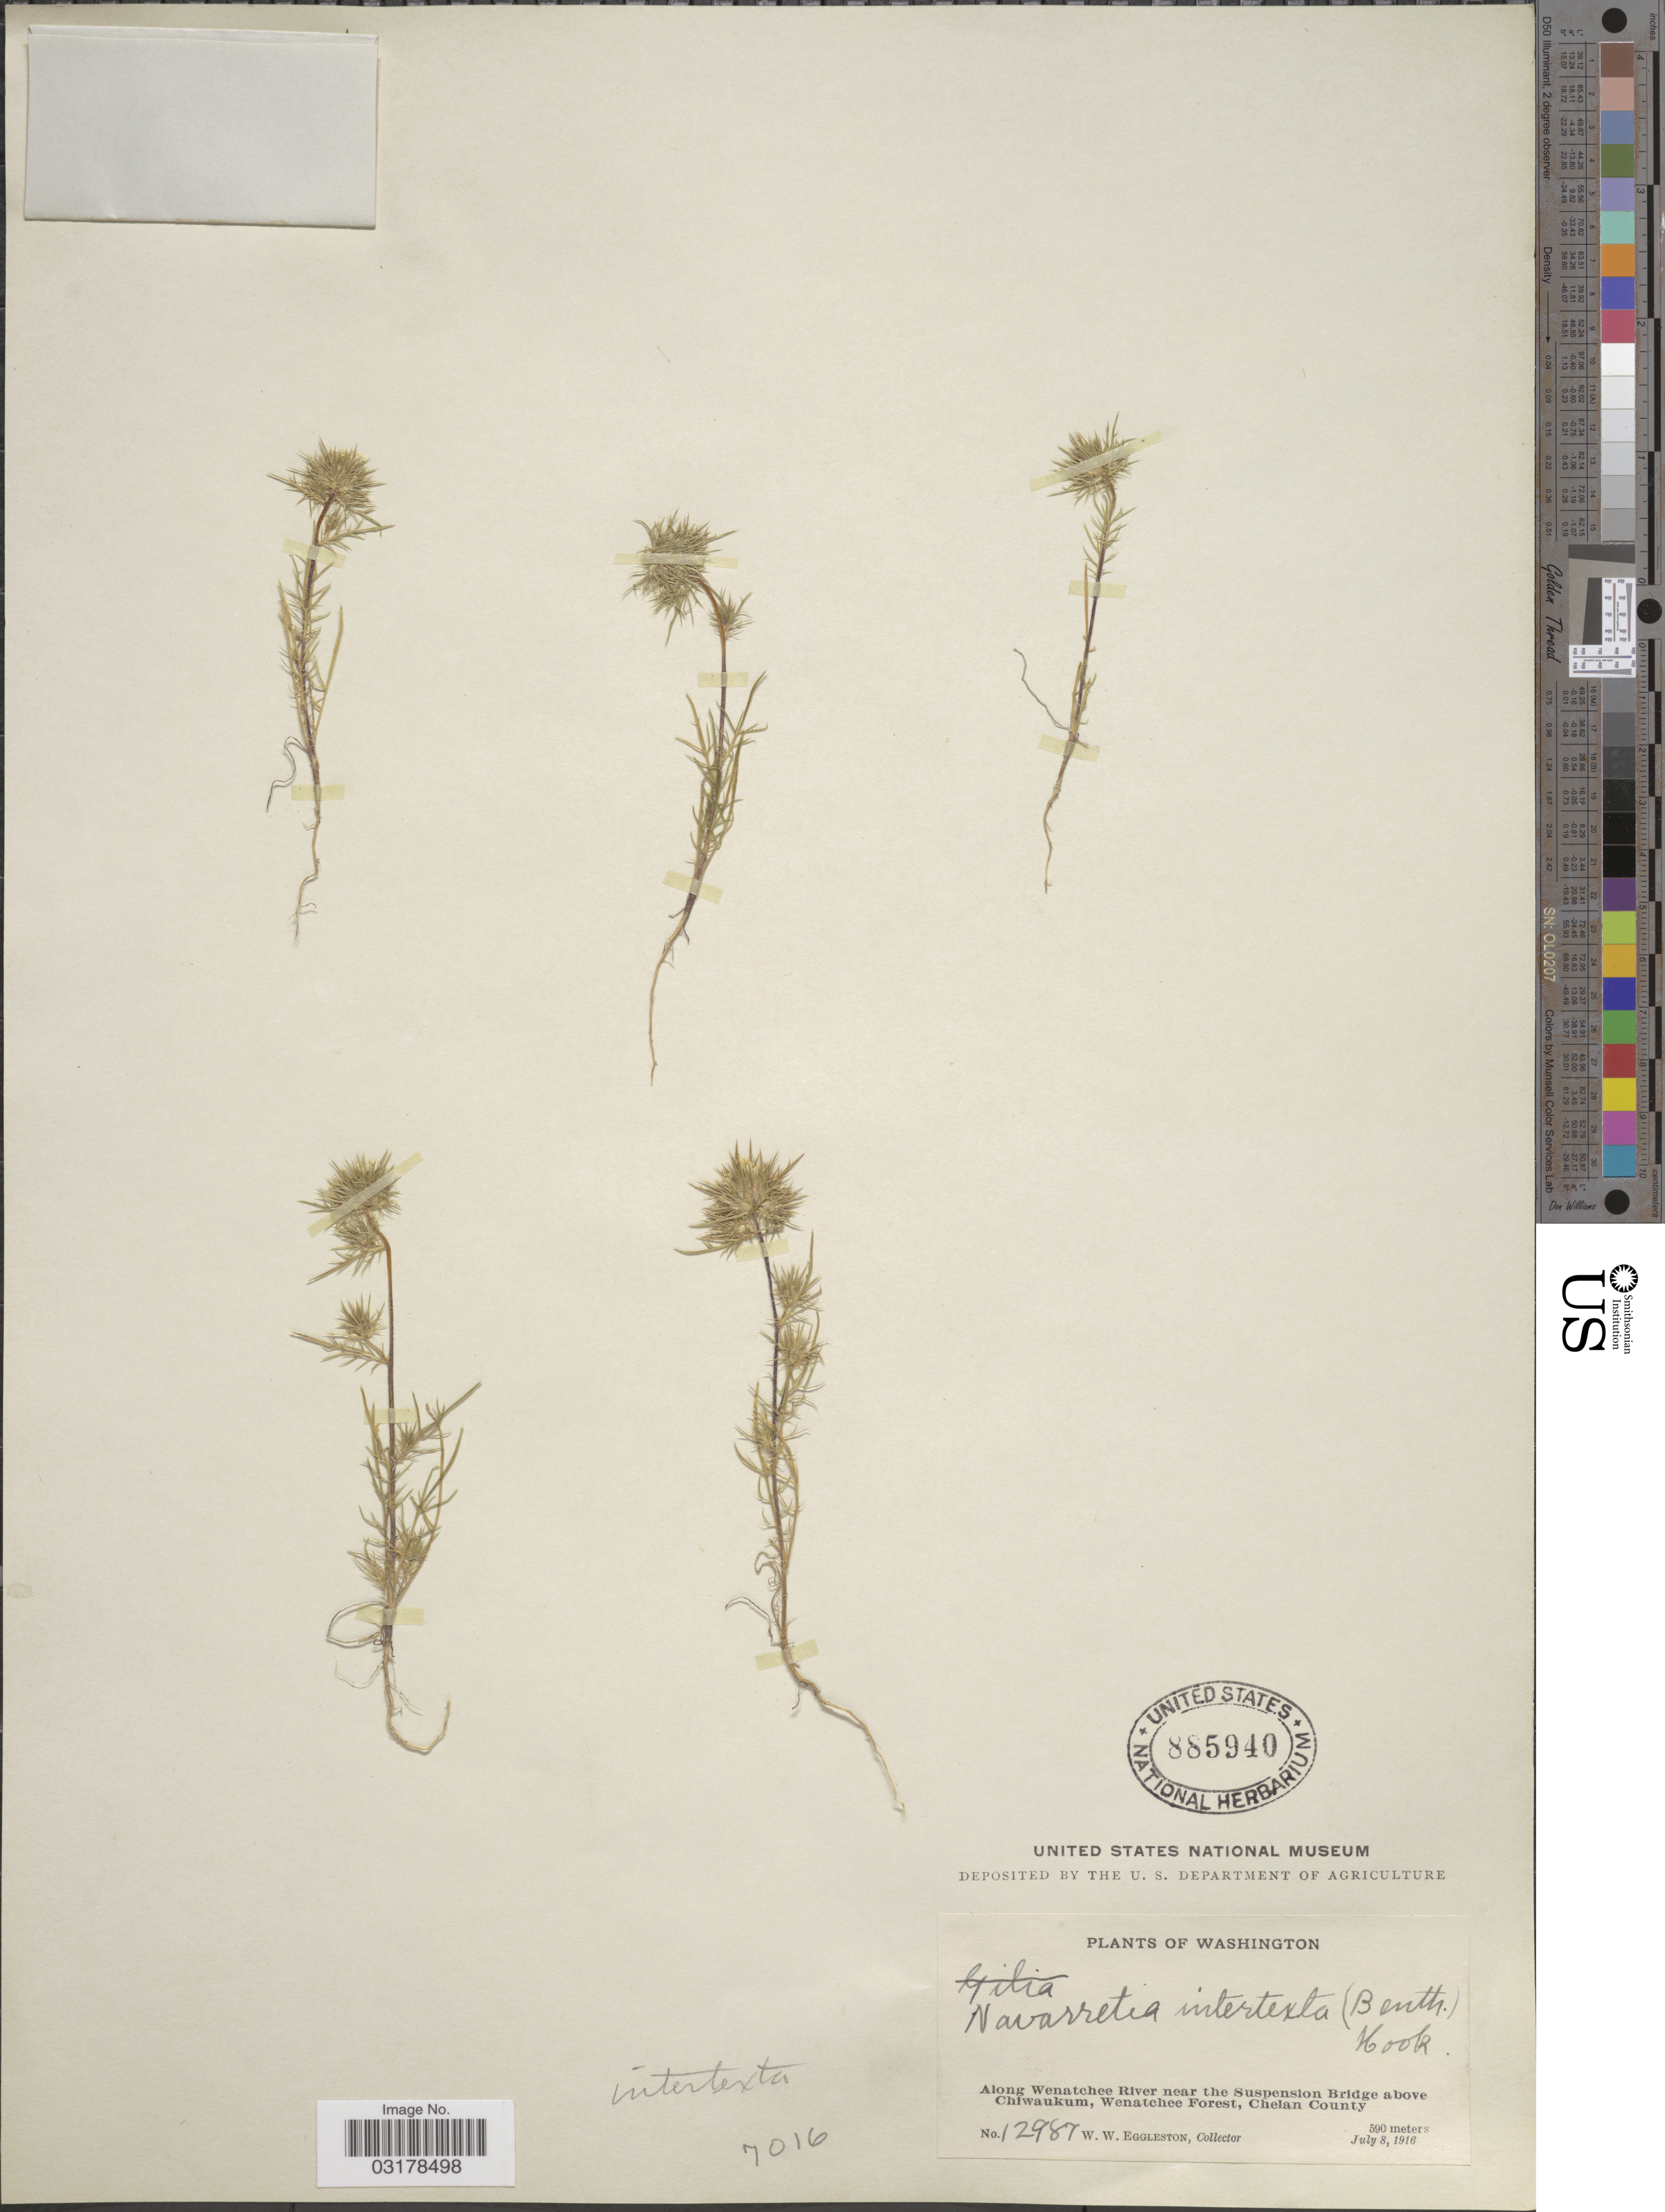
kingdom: Plantae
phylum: Tracheophyta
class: Magnoliopsida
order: Ericales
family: Polemoniaceae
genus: Navarretia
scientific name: Navarretia intertexta var. propinqua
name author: (Suksd.) Brand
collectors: W. W. Eggleston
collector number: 12987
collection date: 1916-07-08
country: United States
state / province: Washington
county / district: Chelan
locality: Along Wenatchee River near the Suspension Bridge above Chiwaukum, Wenatchee Forest, Chelan County.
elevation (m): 590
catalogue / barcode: US 885940